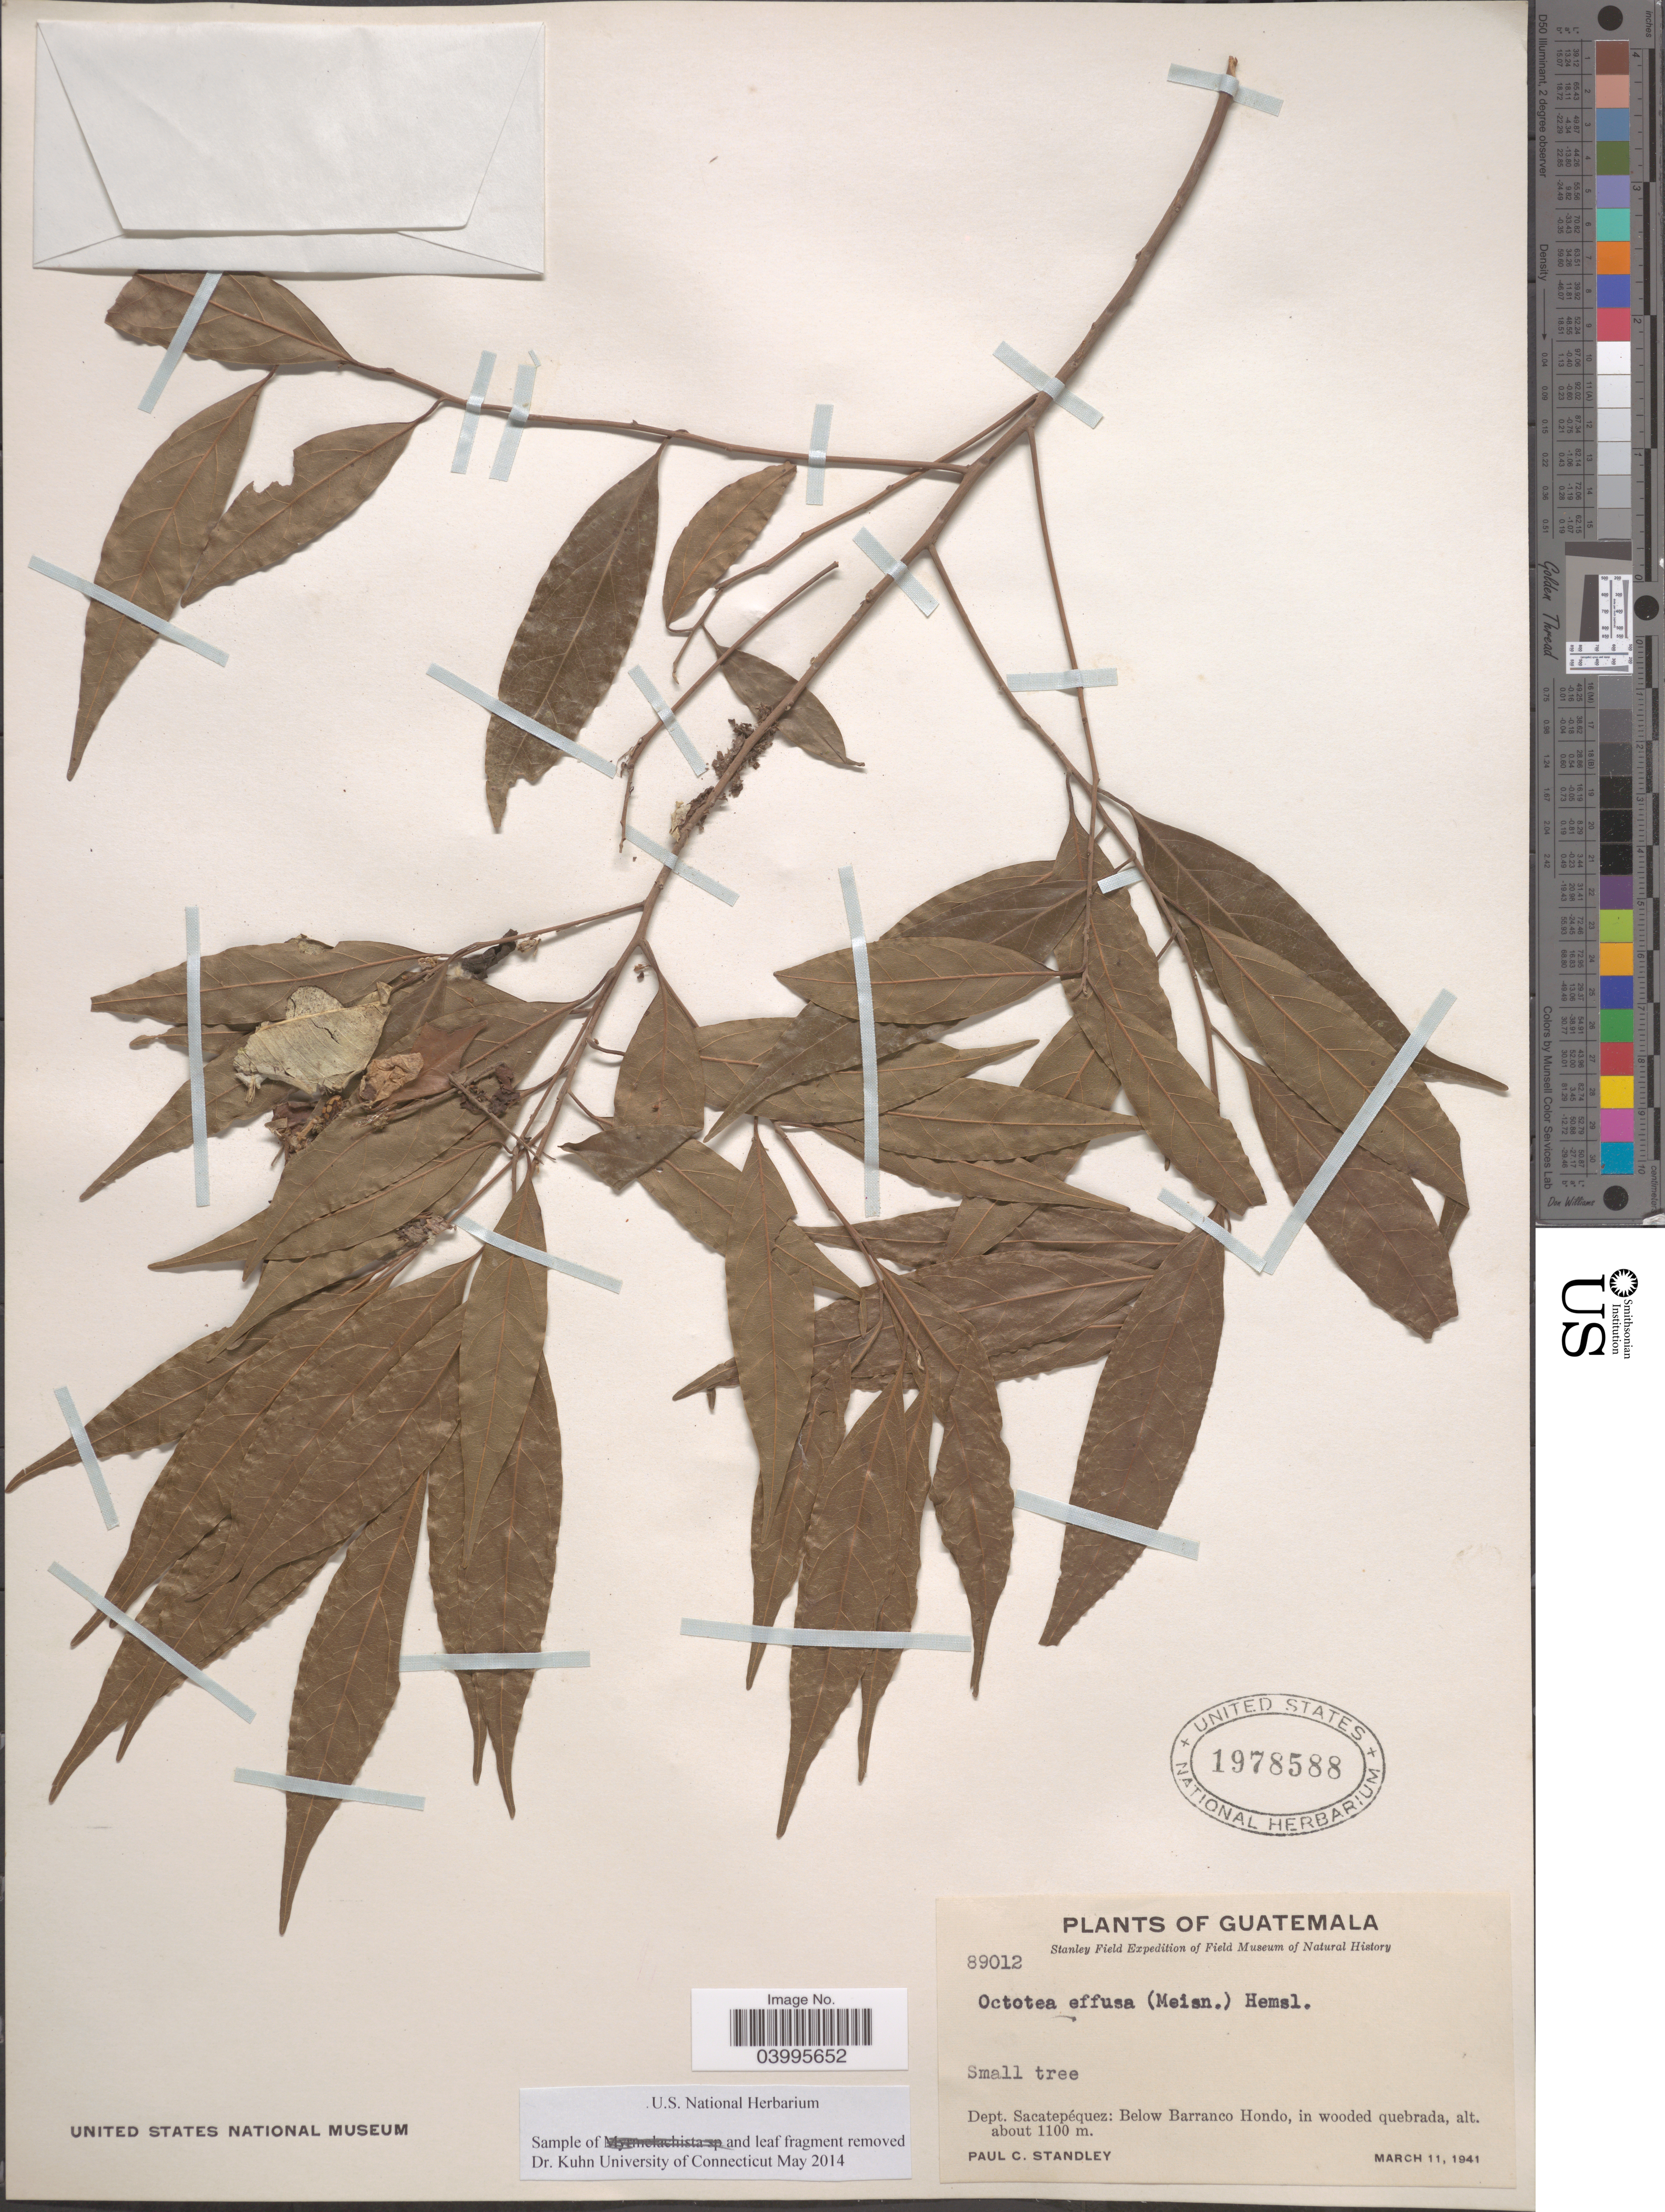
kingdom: Plantae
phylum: Tracheophyta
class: Magnoliopsida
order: Laurales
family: Lauraceae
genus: Ocotea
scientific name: Ocotea effusa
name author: (Meisn.) Hemsl.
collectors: P. C. Standley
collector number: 89012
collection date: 1941-03-11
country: Guatemala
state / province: Sacatepequez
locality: Dept. Sacatepéquez: Below Barranco Hondo, in wooded quebrada.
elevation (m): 1100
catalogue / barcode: US 1978588